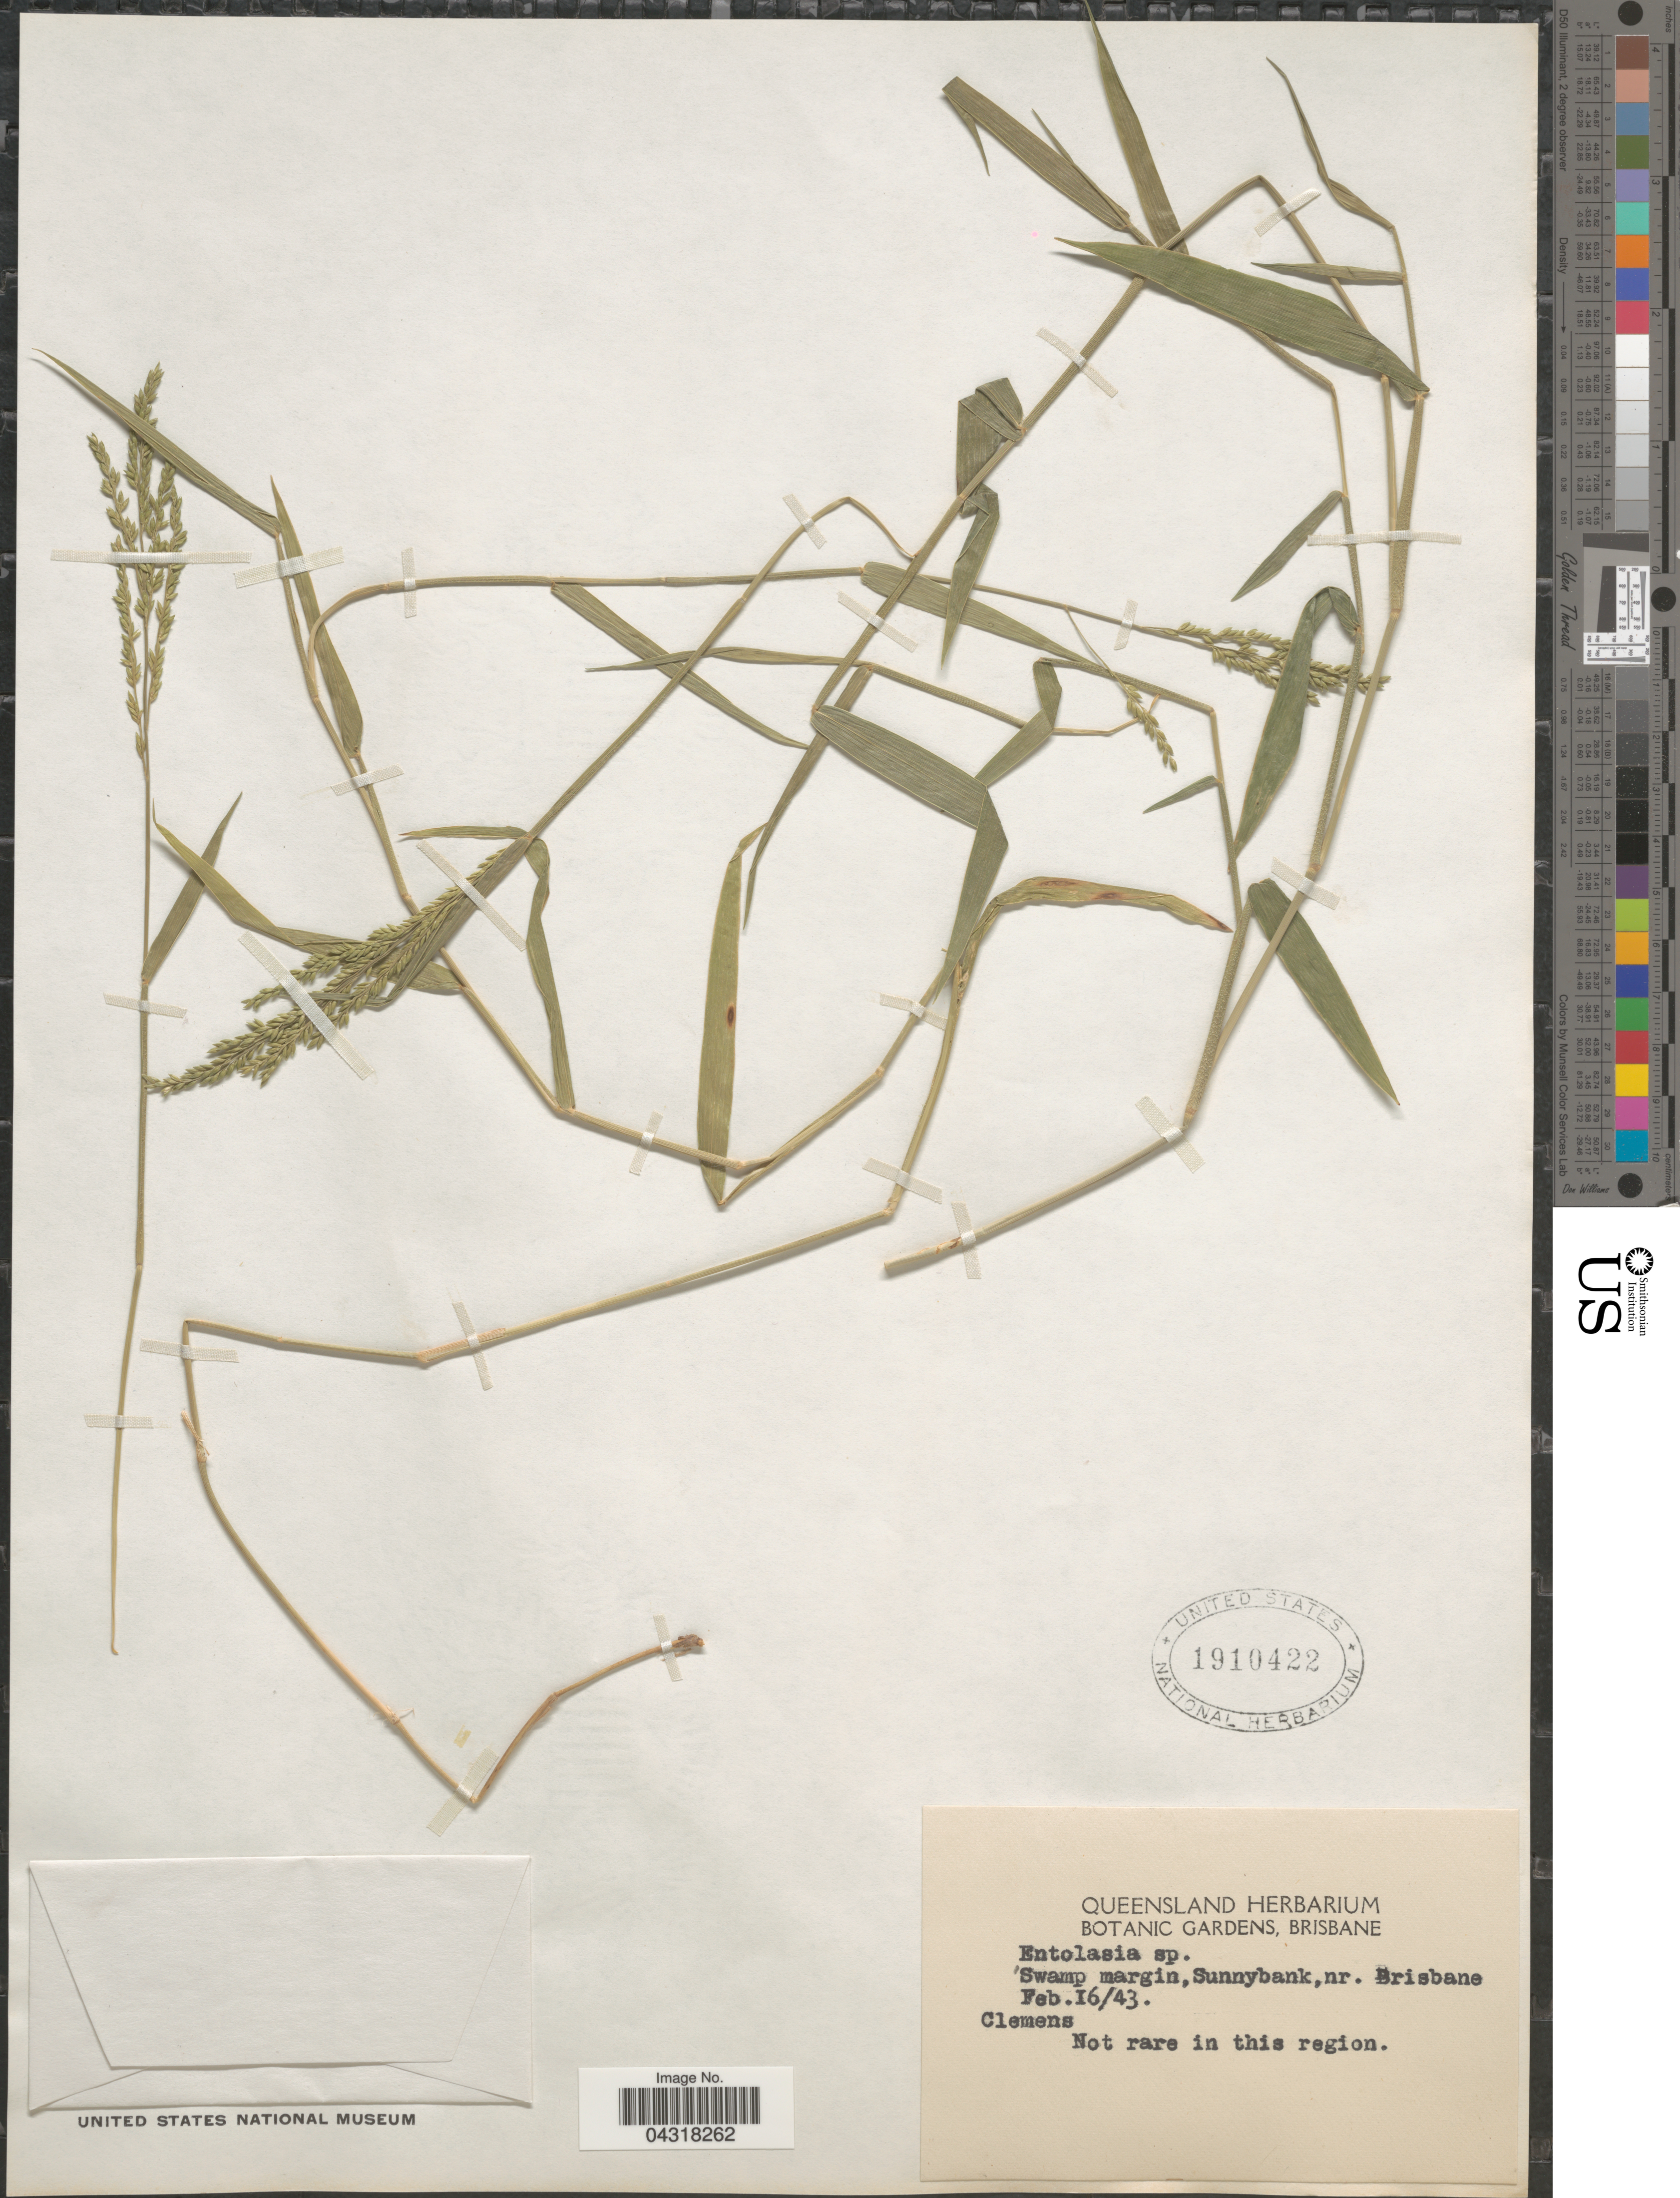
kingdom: Plantae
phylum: Tracheophyta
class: Liliopsida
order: Poales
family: Poaceae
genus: Entolasia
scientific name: Entolasia sp.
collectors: -. Clemens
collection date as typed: Transcribed d/m/y: 16/2/43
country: Australia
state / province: Queensland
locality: Swamp margin, Sunnybank. nr. Brisbane.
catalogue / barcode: US 1910422